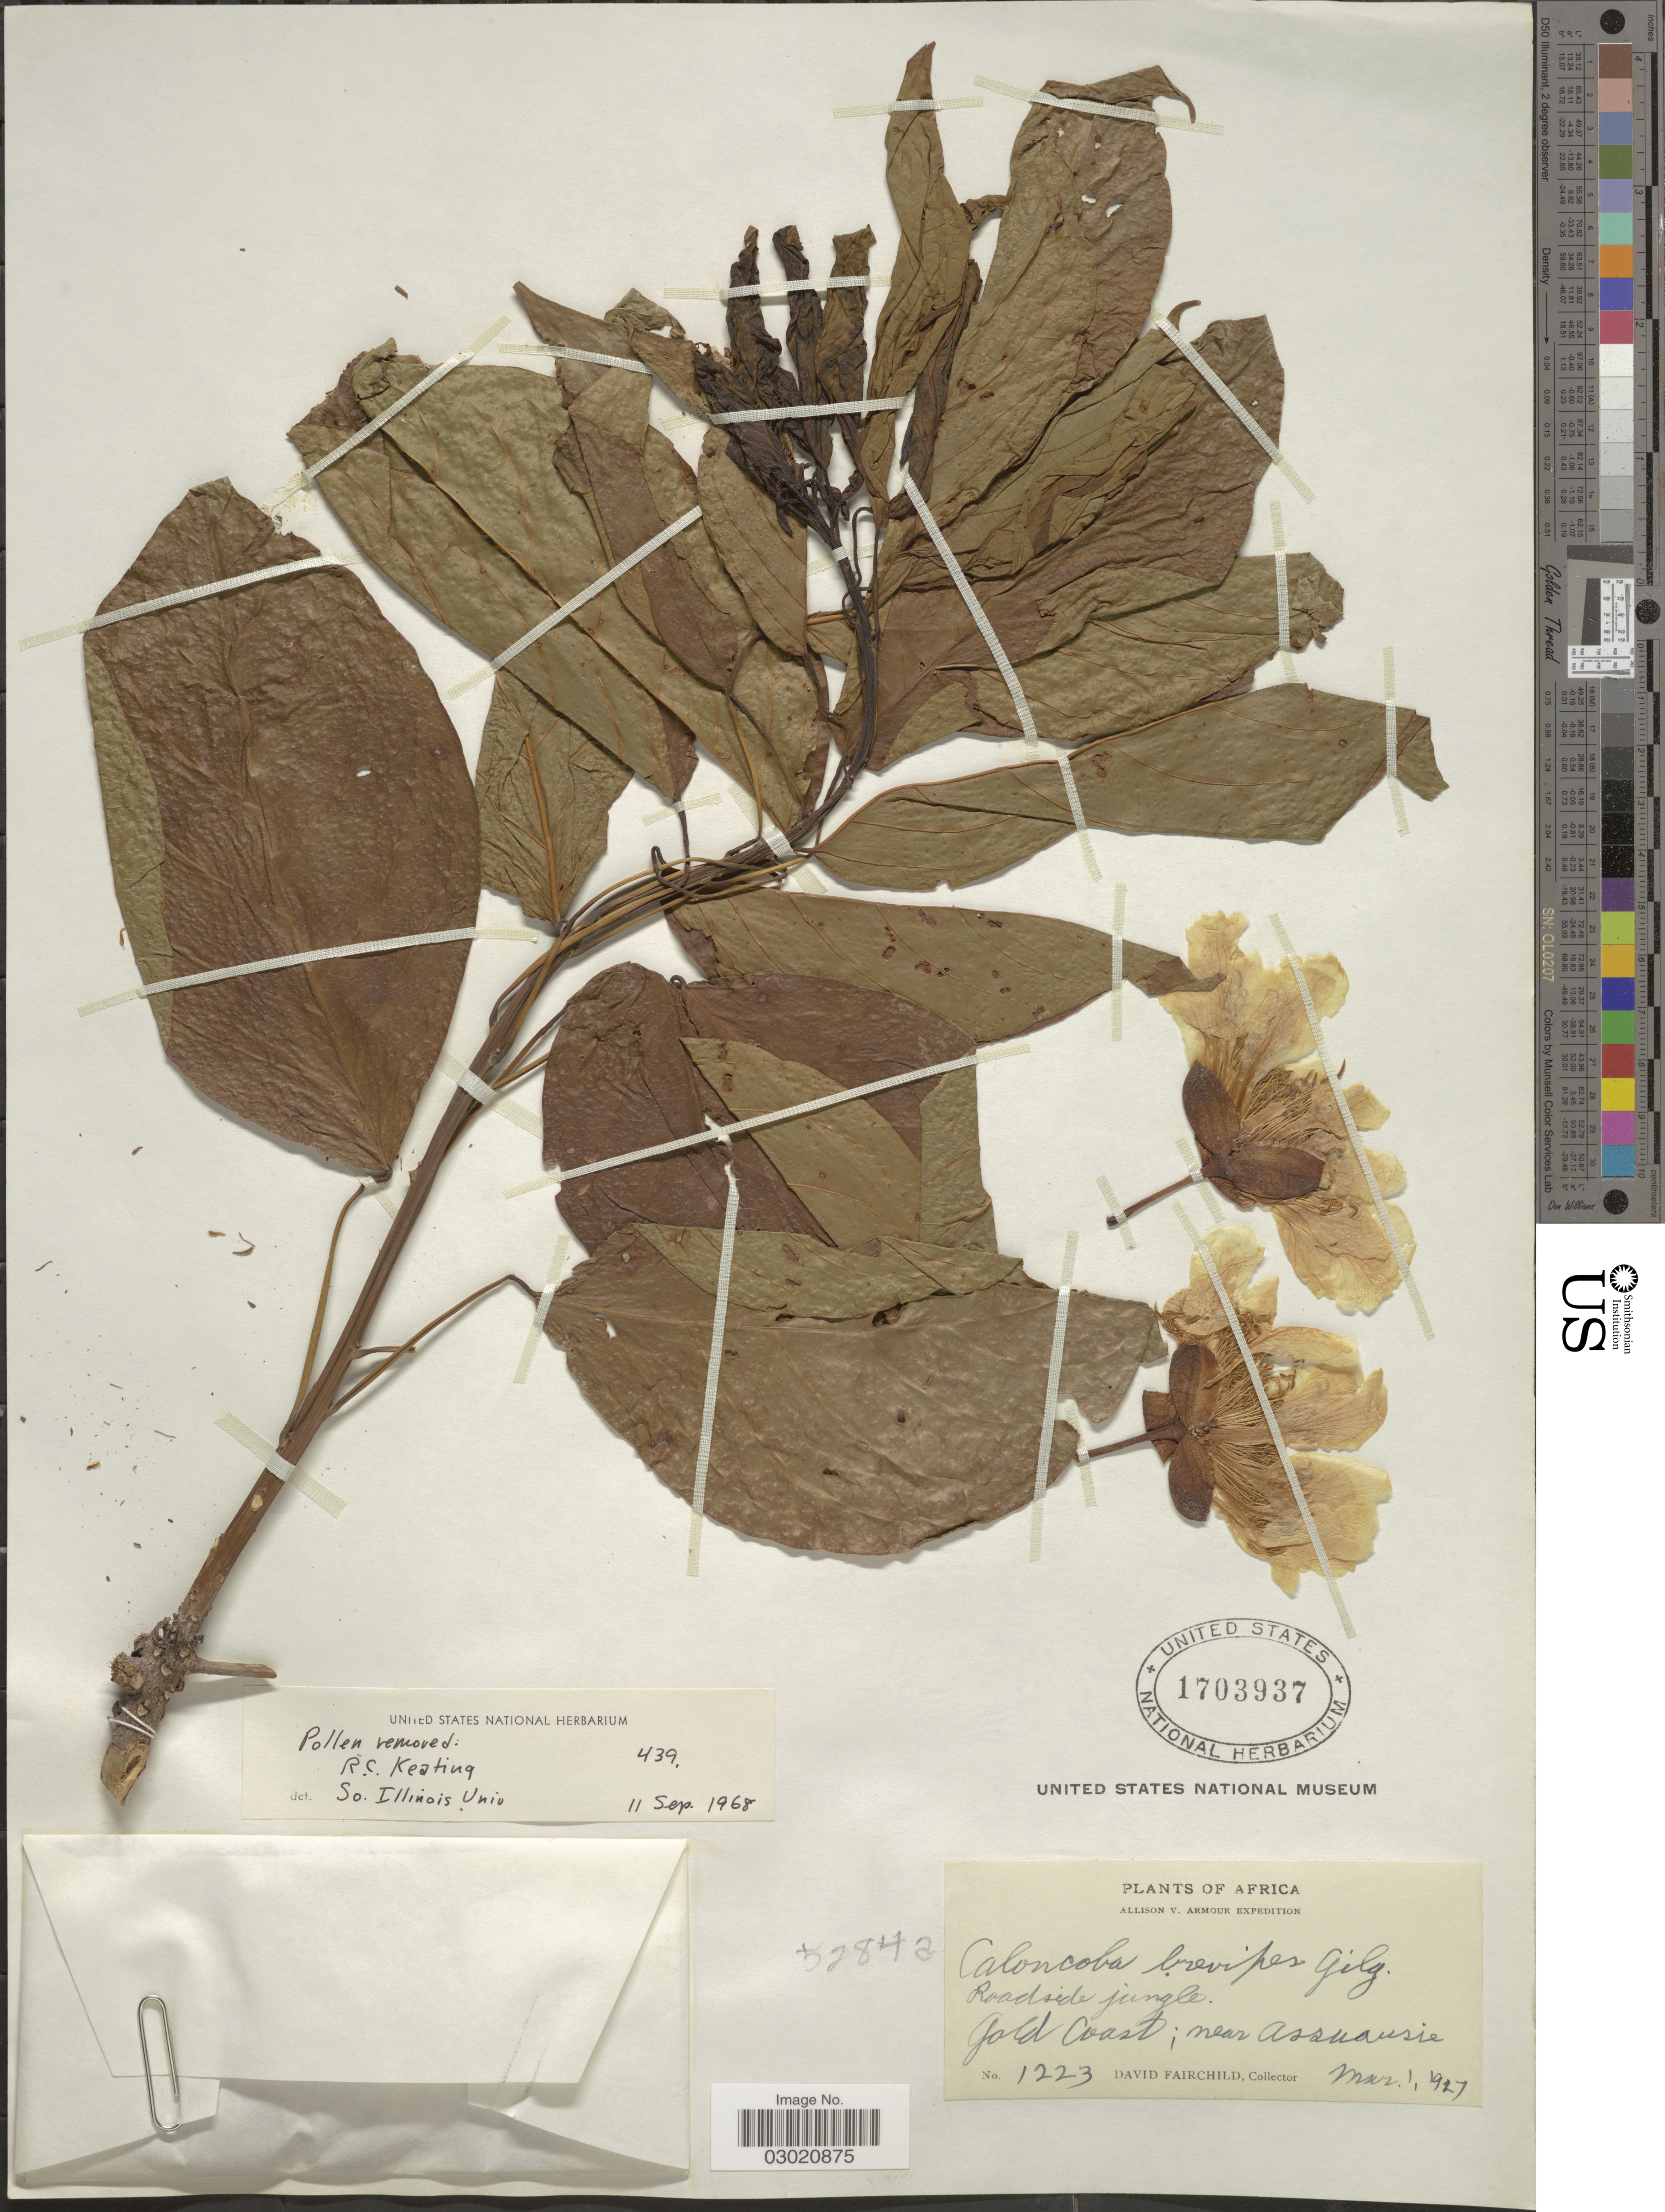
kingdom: Plantae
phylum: Tracheophyta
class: Magnoliopsida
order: Malpighiales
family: Achariaceae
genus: Caloncoba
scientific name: Caloncoba brevipes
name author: (Stapf) Gilg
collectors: D. Fairchild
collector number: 1223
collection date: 1927-03-01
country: Ghana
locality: Roadside jungle, Gold Coast; near Assuansie.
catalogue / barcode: US 1703937